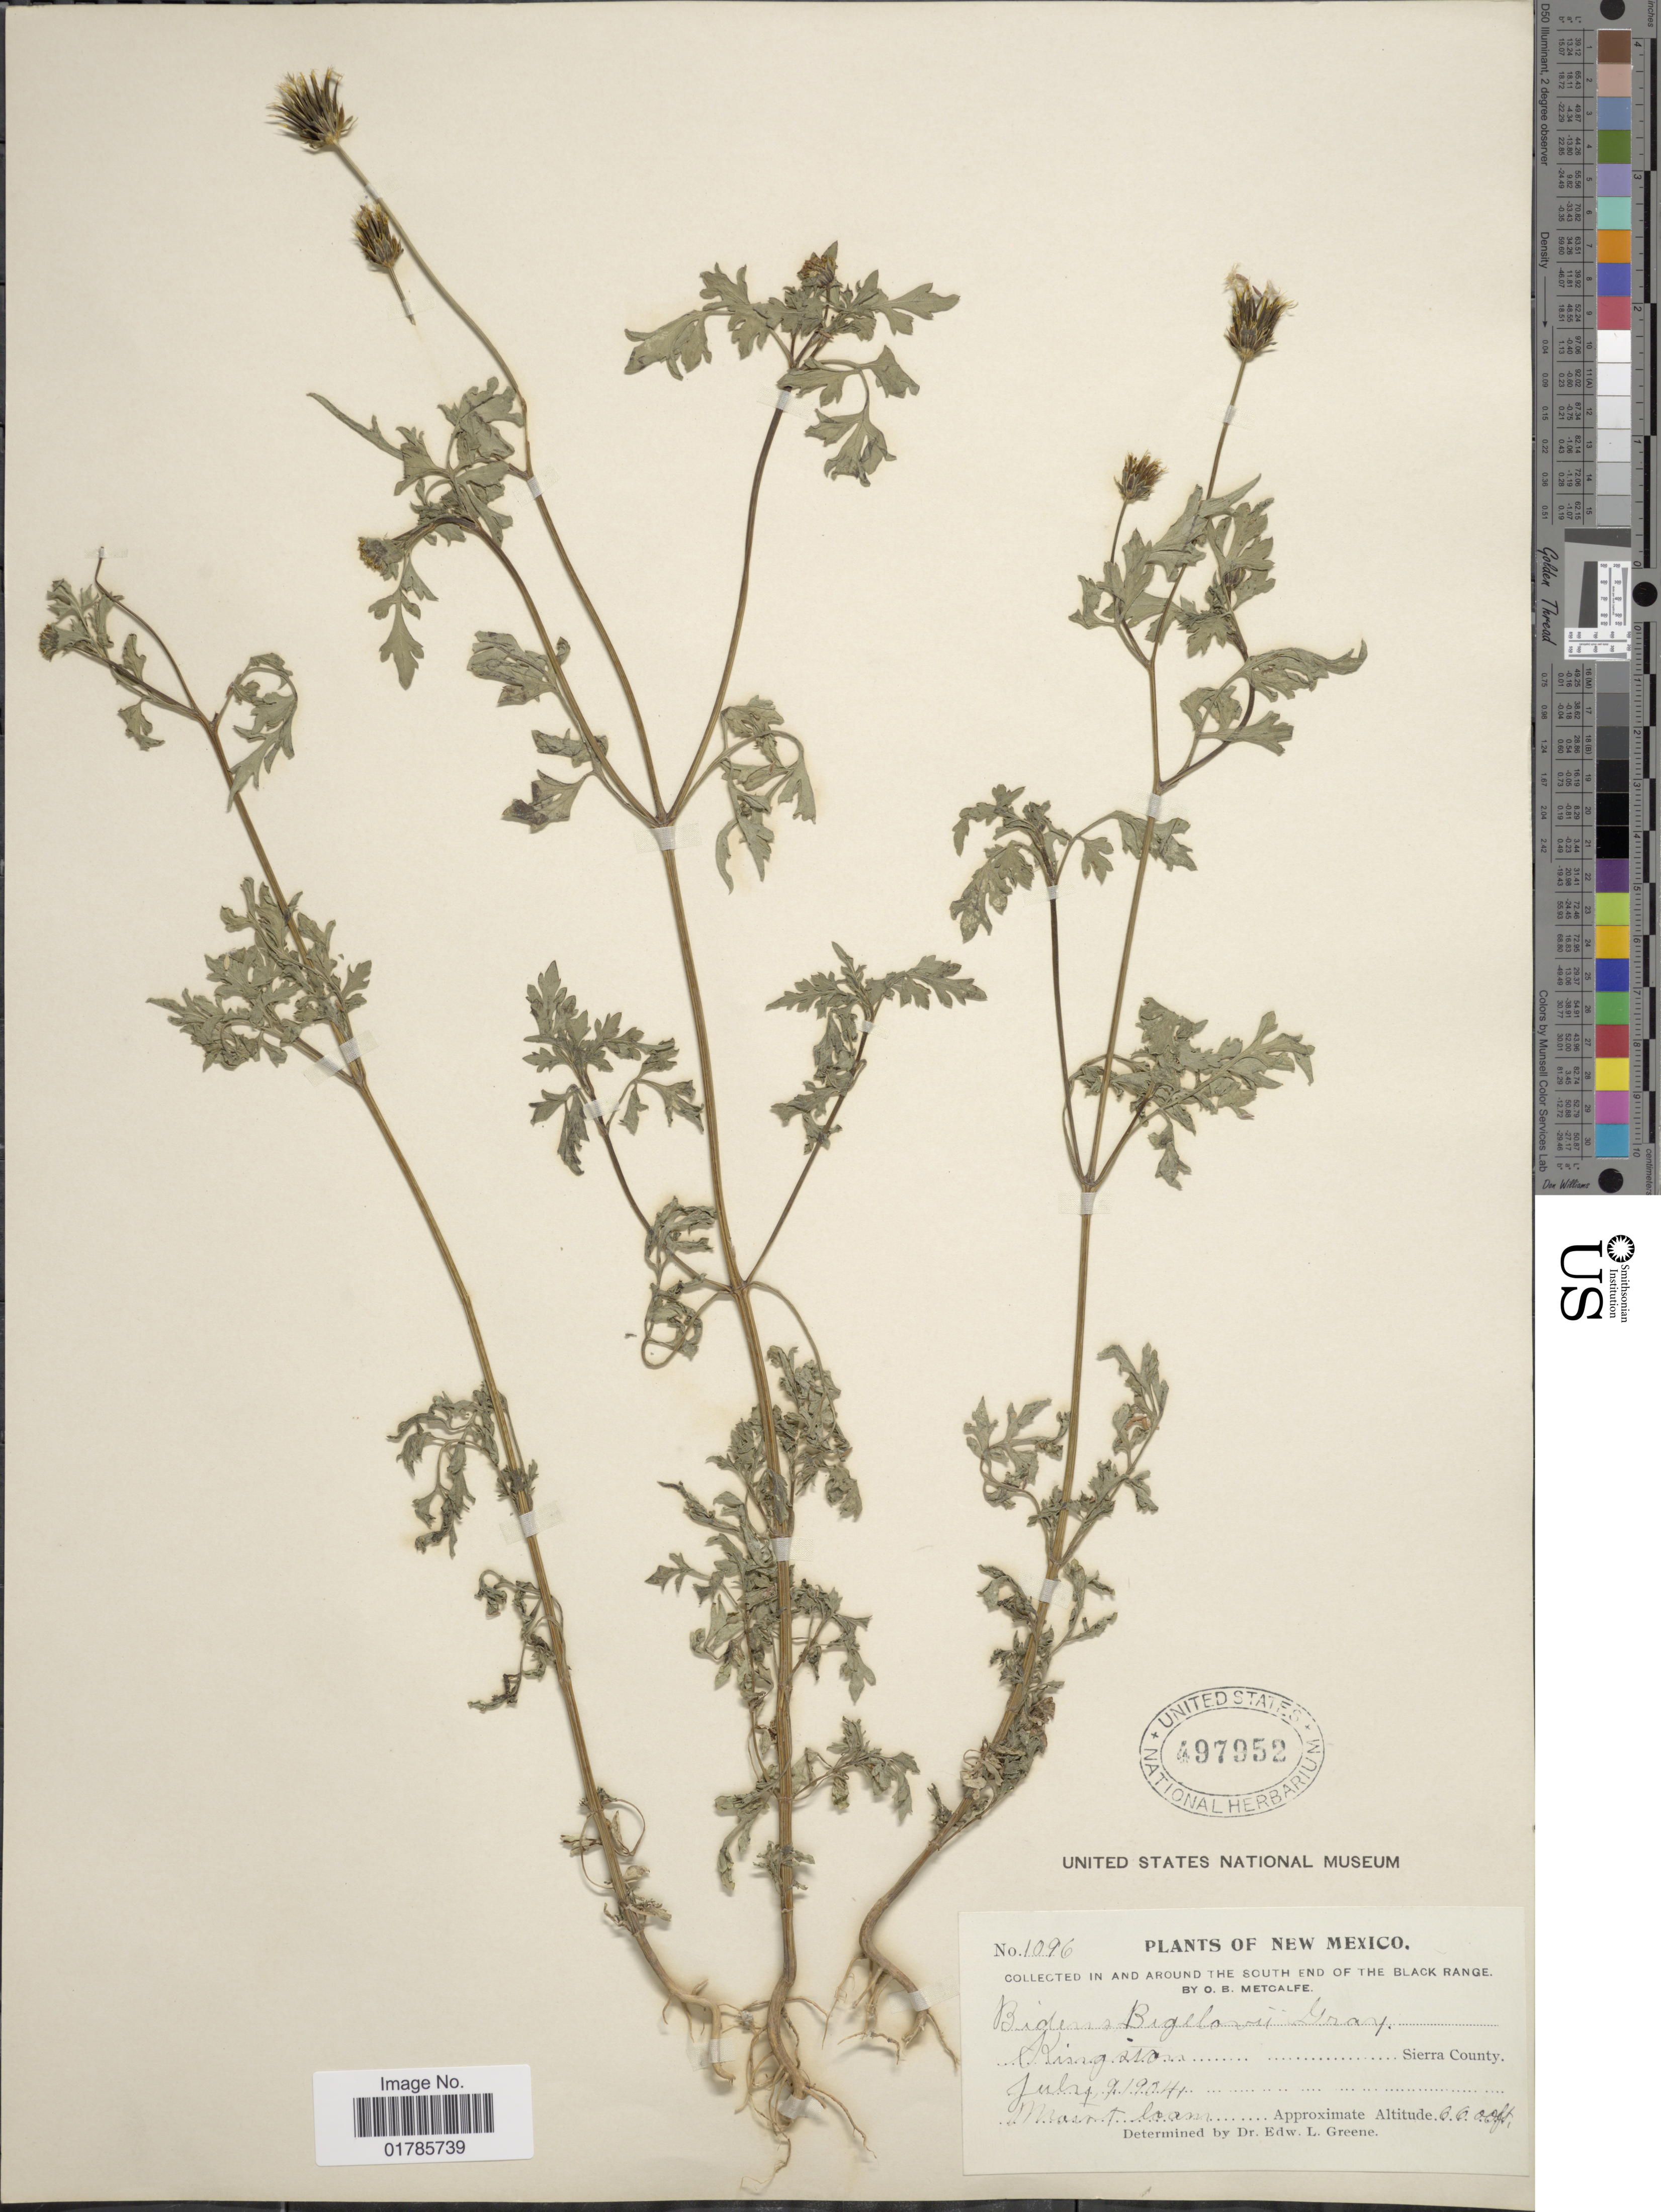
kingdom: Plantae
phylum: Tracheophyta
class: Magnoliopsida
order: Asterales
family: Asteraceae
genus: Bidens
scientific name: Bidens bigelovii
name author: A. Gray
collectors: O. B. Metcalfe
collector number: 1096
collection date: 1904-07-09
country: United States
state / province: New Mexico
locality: In and around the south end of the Black Range, Kingston, Sierra County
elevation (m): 2012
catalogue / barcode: US 497952